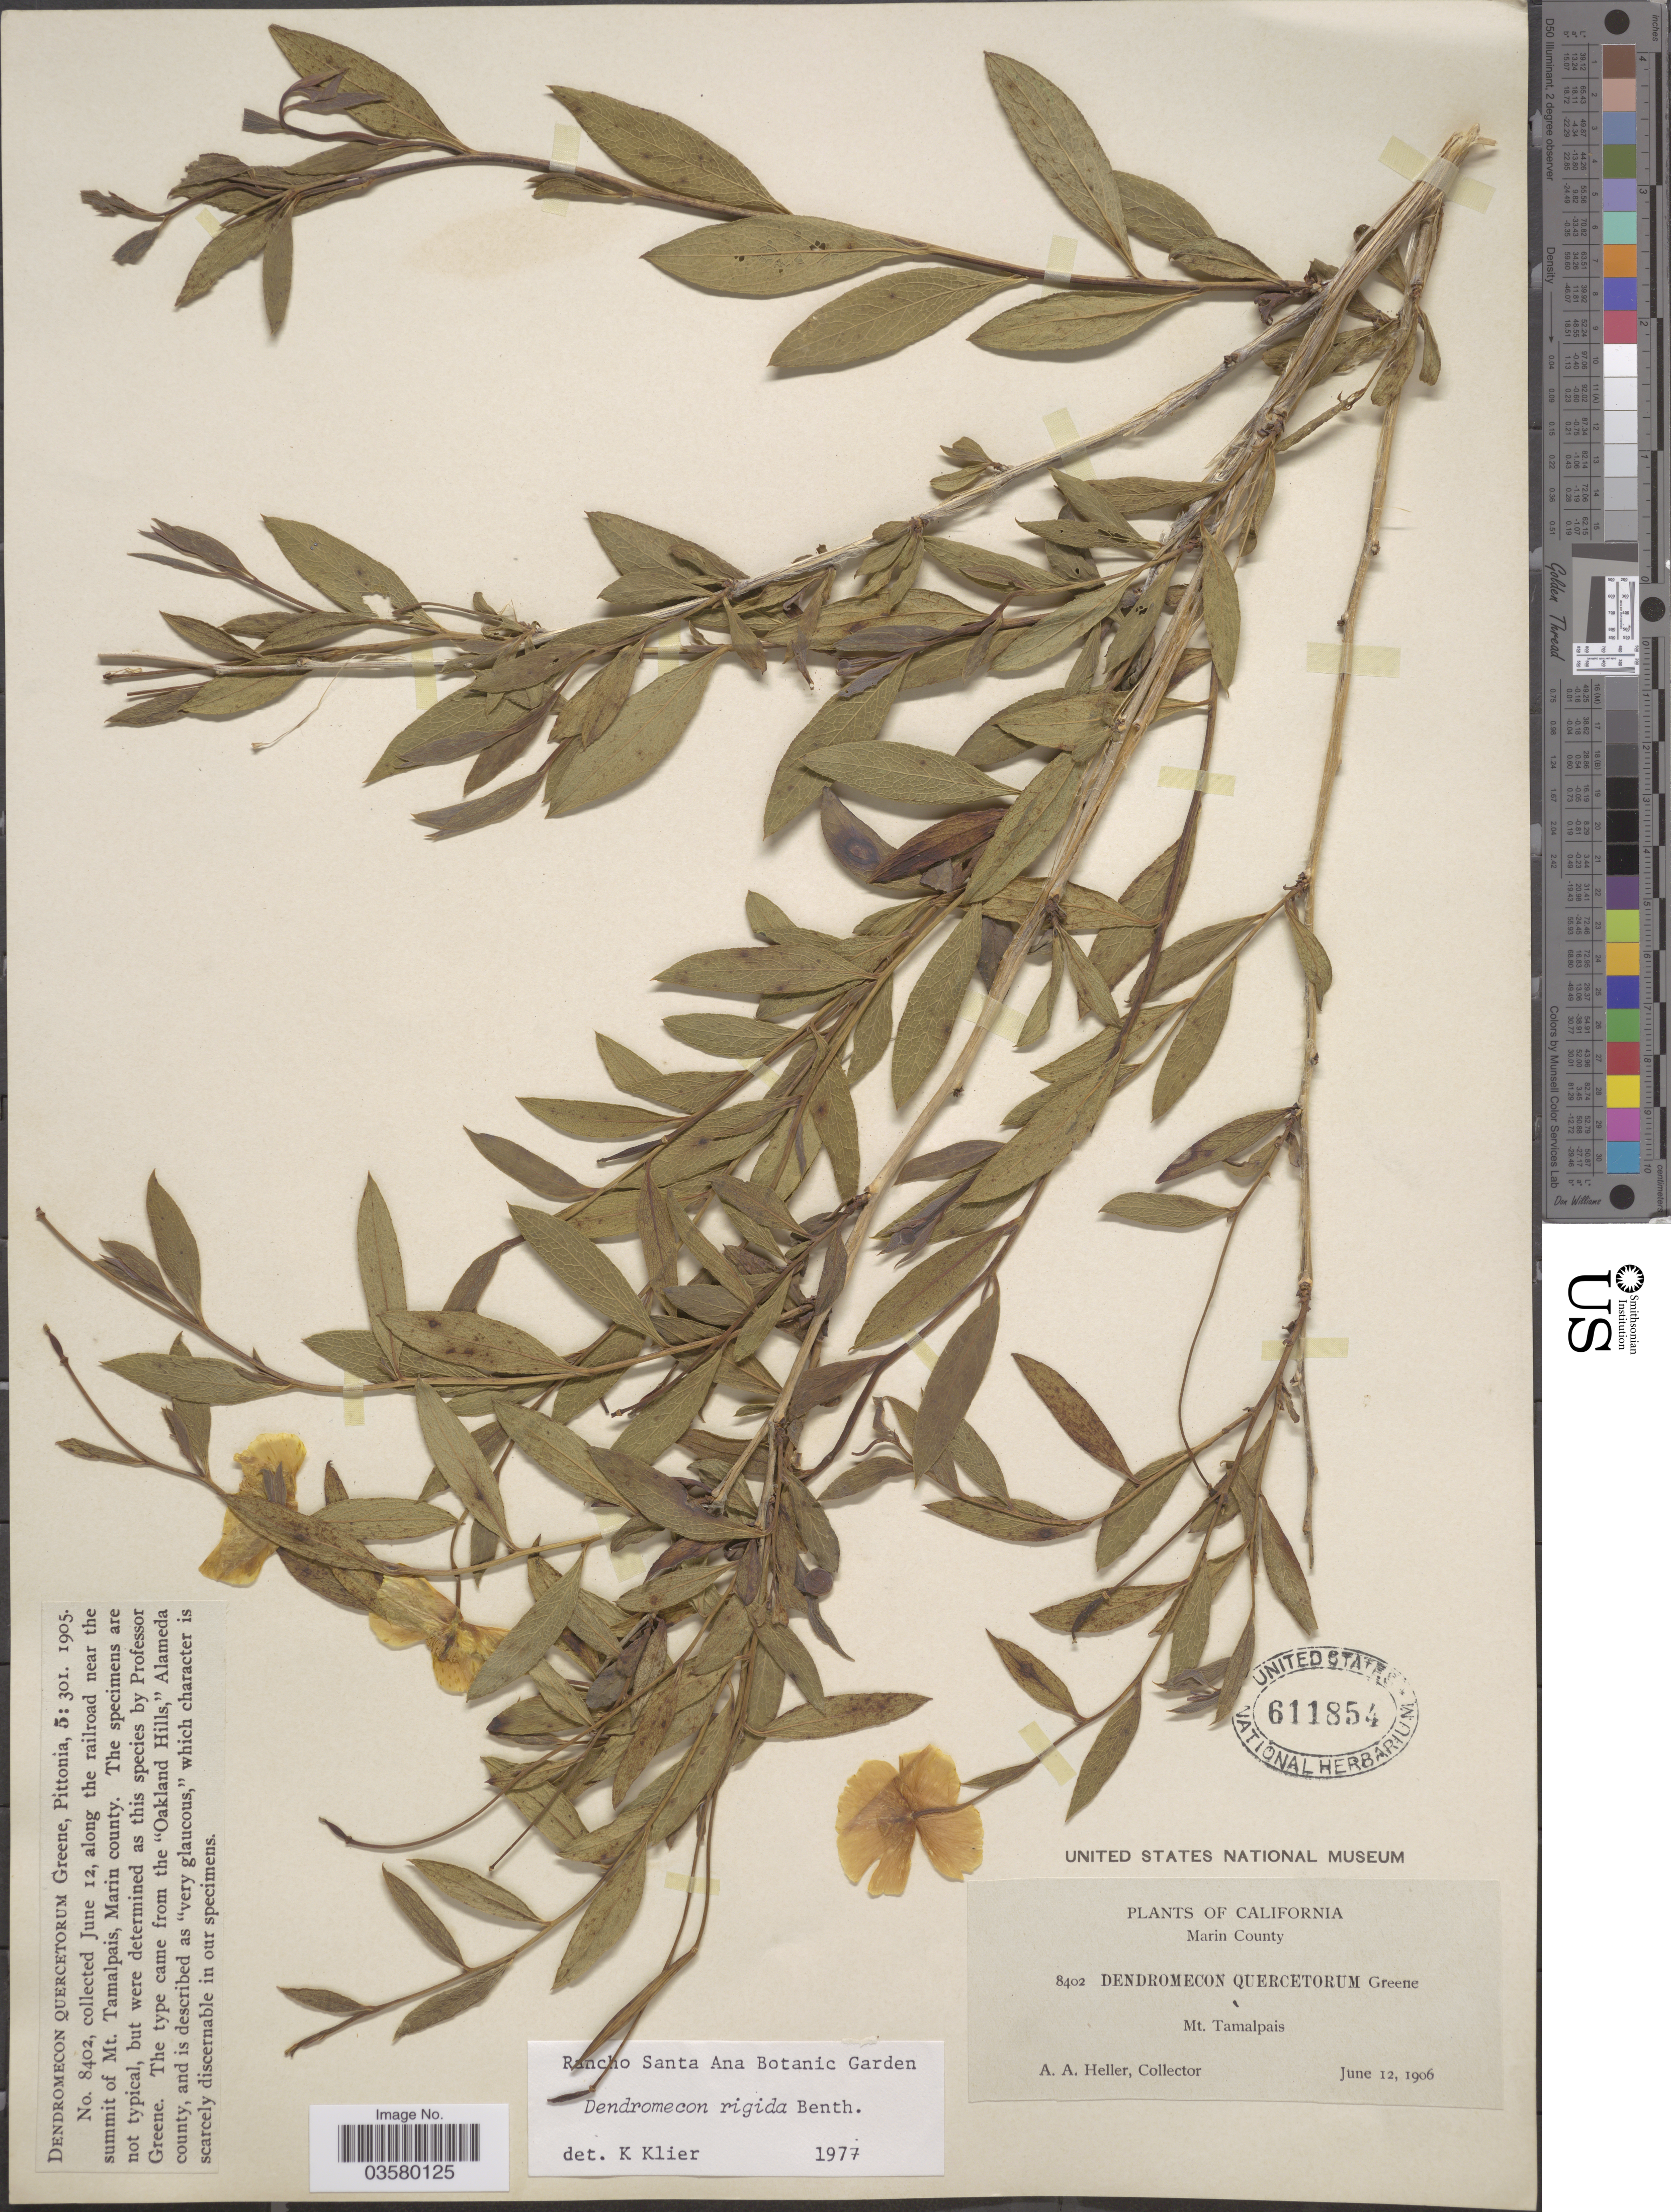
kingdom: Plantae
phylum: Tracheophyta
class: Magnoliopsida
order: Ranunculales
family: Papaveraceae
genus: Dendromecon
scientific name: Dendromecon rigida subsp. rigida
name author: Benth.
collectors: A. A. Heller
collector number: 8402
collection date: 1906-06-12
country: United States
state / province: California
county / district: Marin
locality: Marin County. Mt. Tamalpais.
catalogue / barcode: US 611854